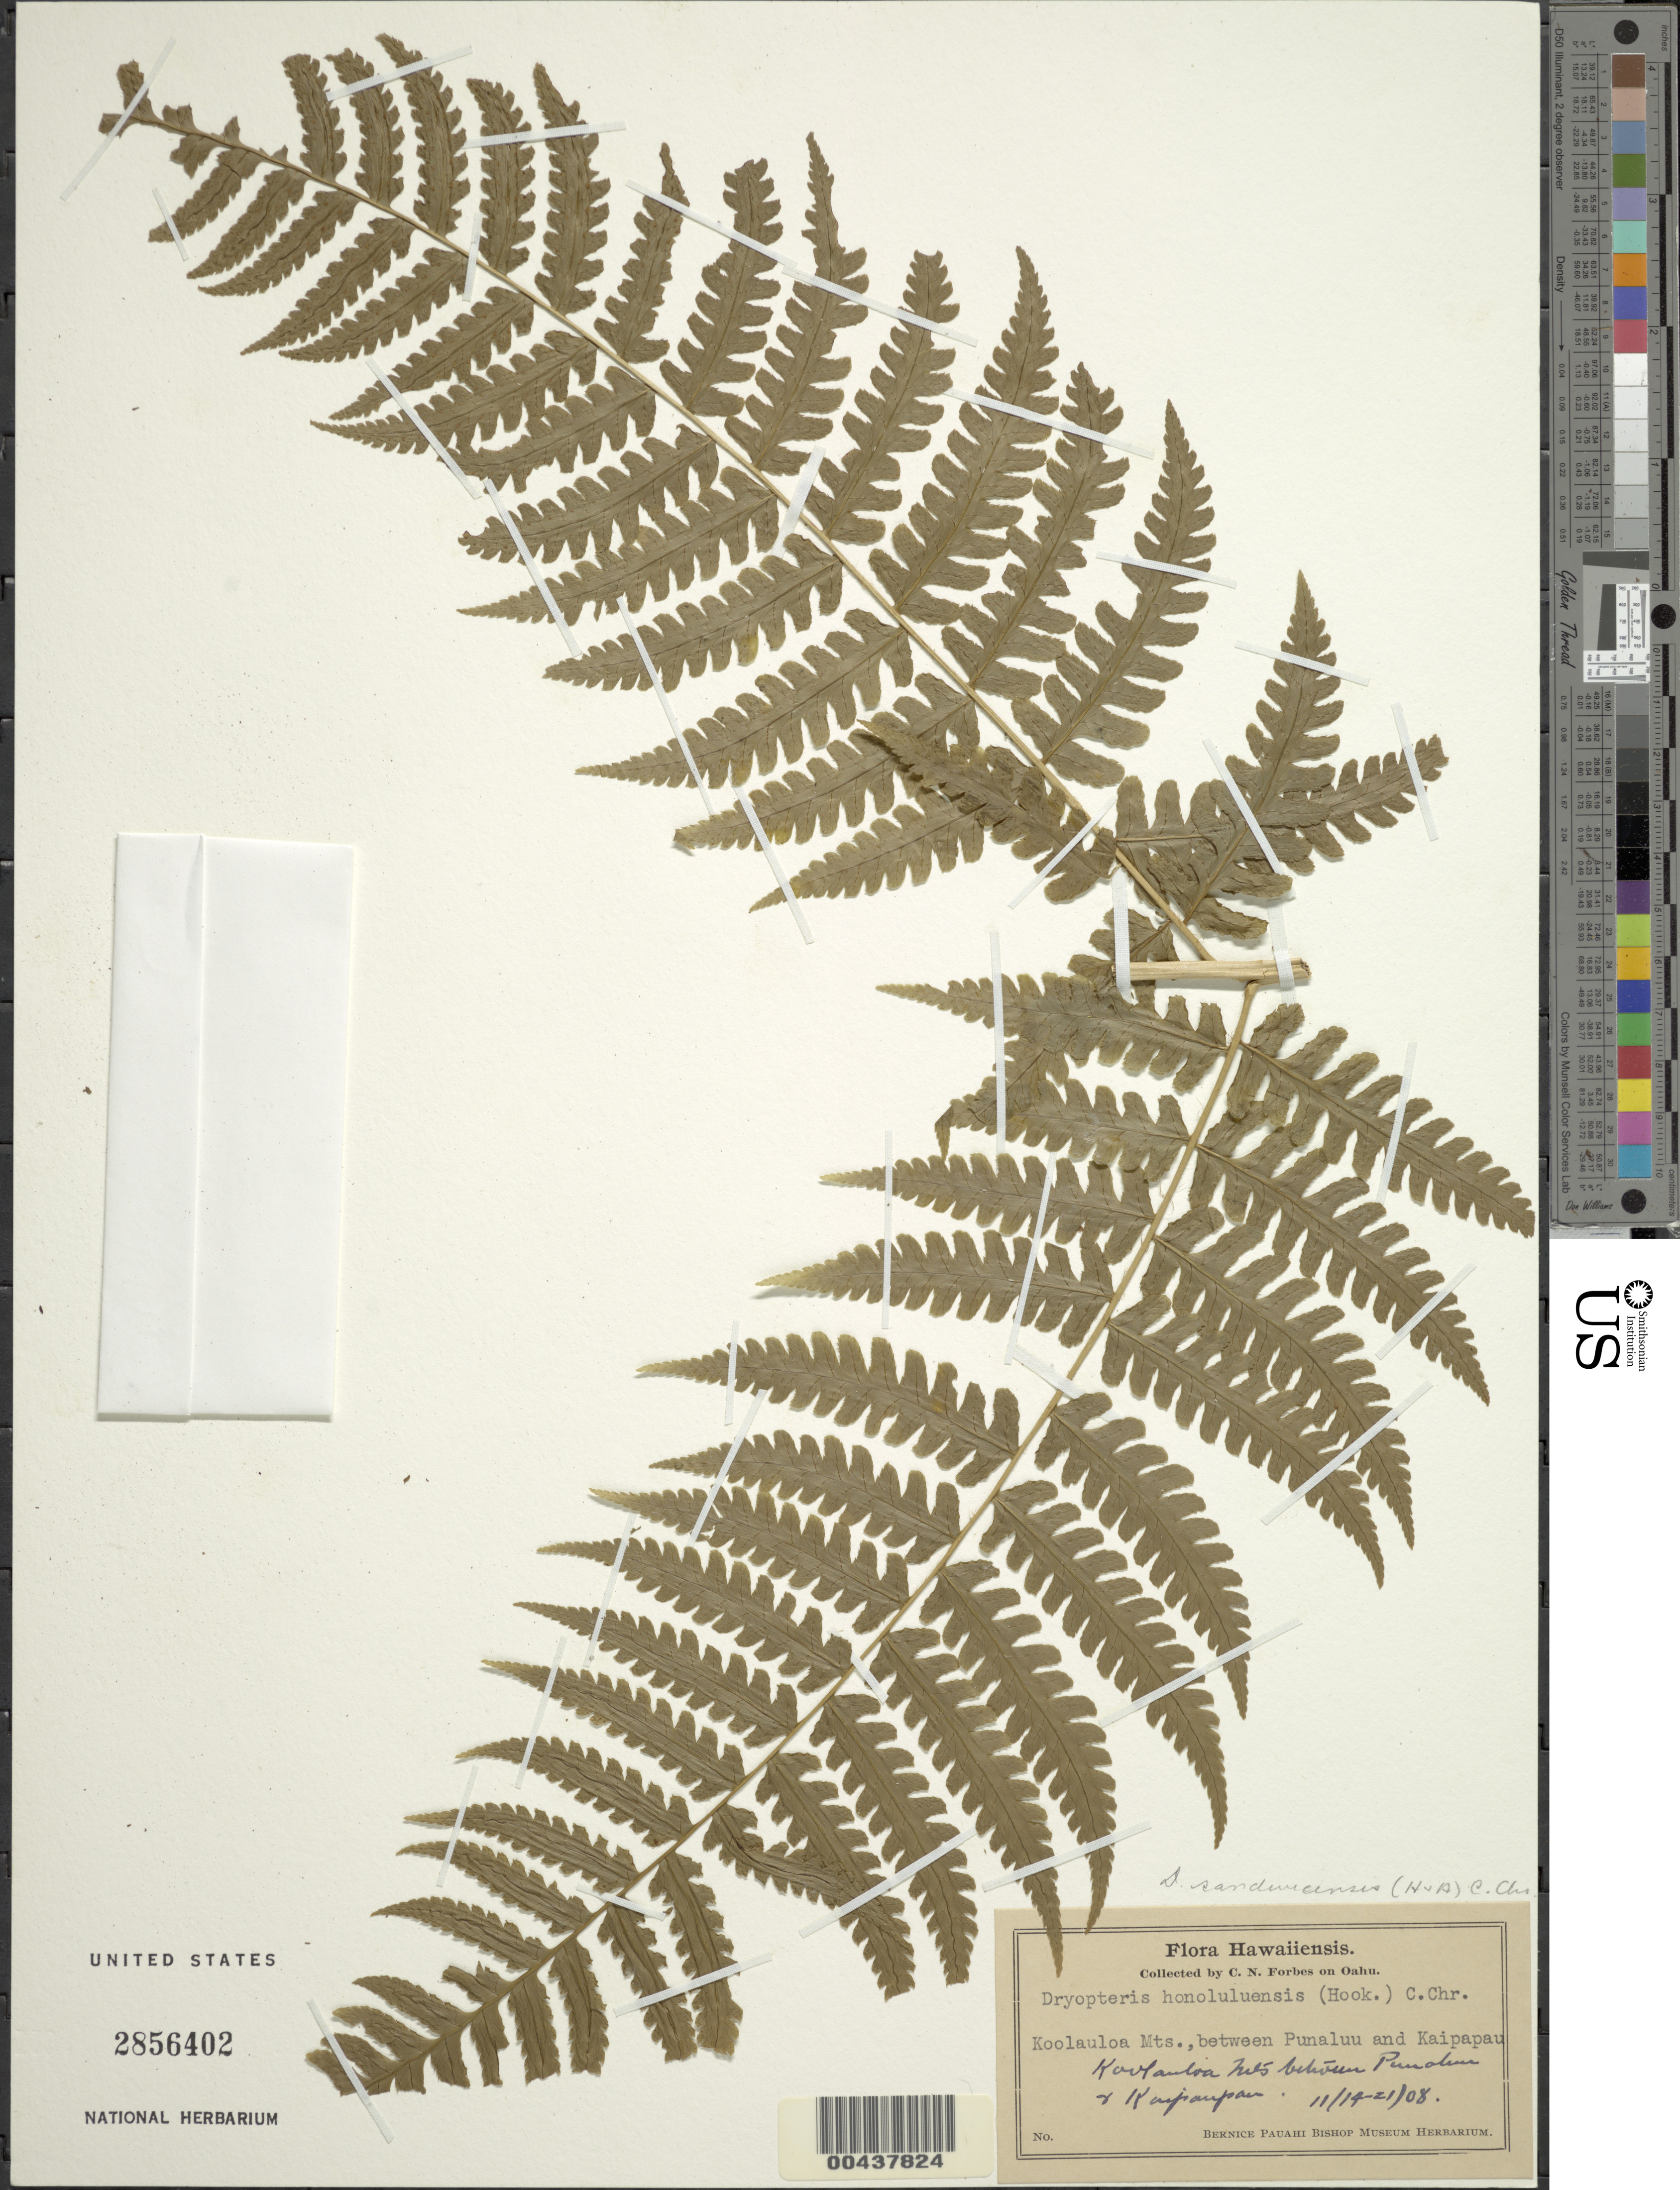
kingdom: Plantae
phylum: Tracheophyta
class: Polypodiopsida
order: Polypodiales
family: Dryopteridaceae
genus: Dryopteris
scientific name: Dryopteris sandwicensis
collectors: C. N. Forbes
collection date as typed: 14 Nov 1908 to 21 Nov 1908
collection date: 1908-11-14/1908-11-21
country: United States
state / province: Hawaii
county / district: Honolulu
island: Oahu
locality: Koolauloa Mts., between Punaluu and Kaipapau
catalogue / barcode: US 2856402